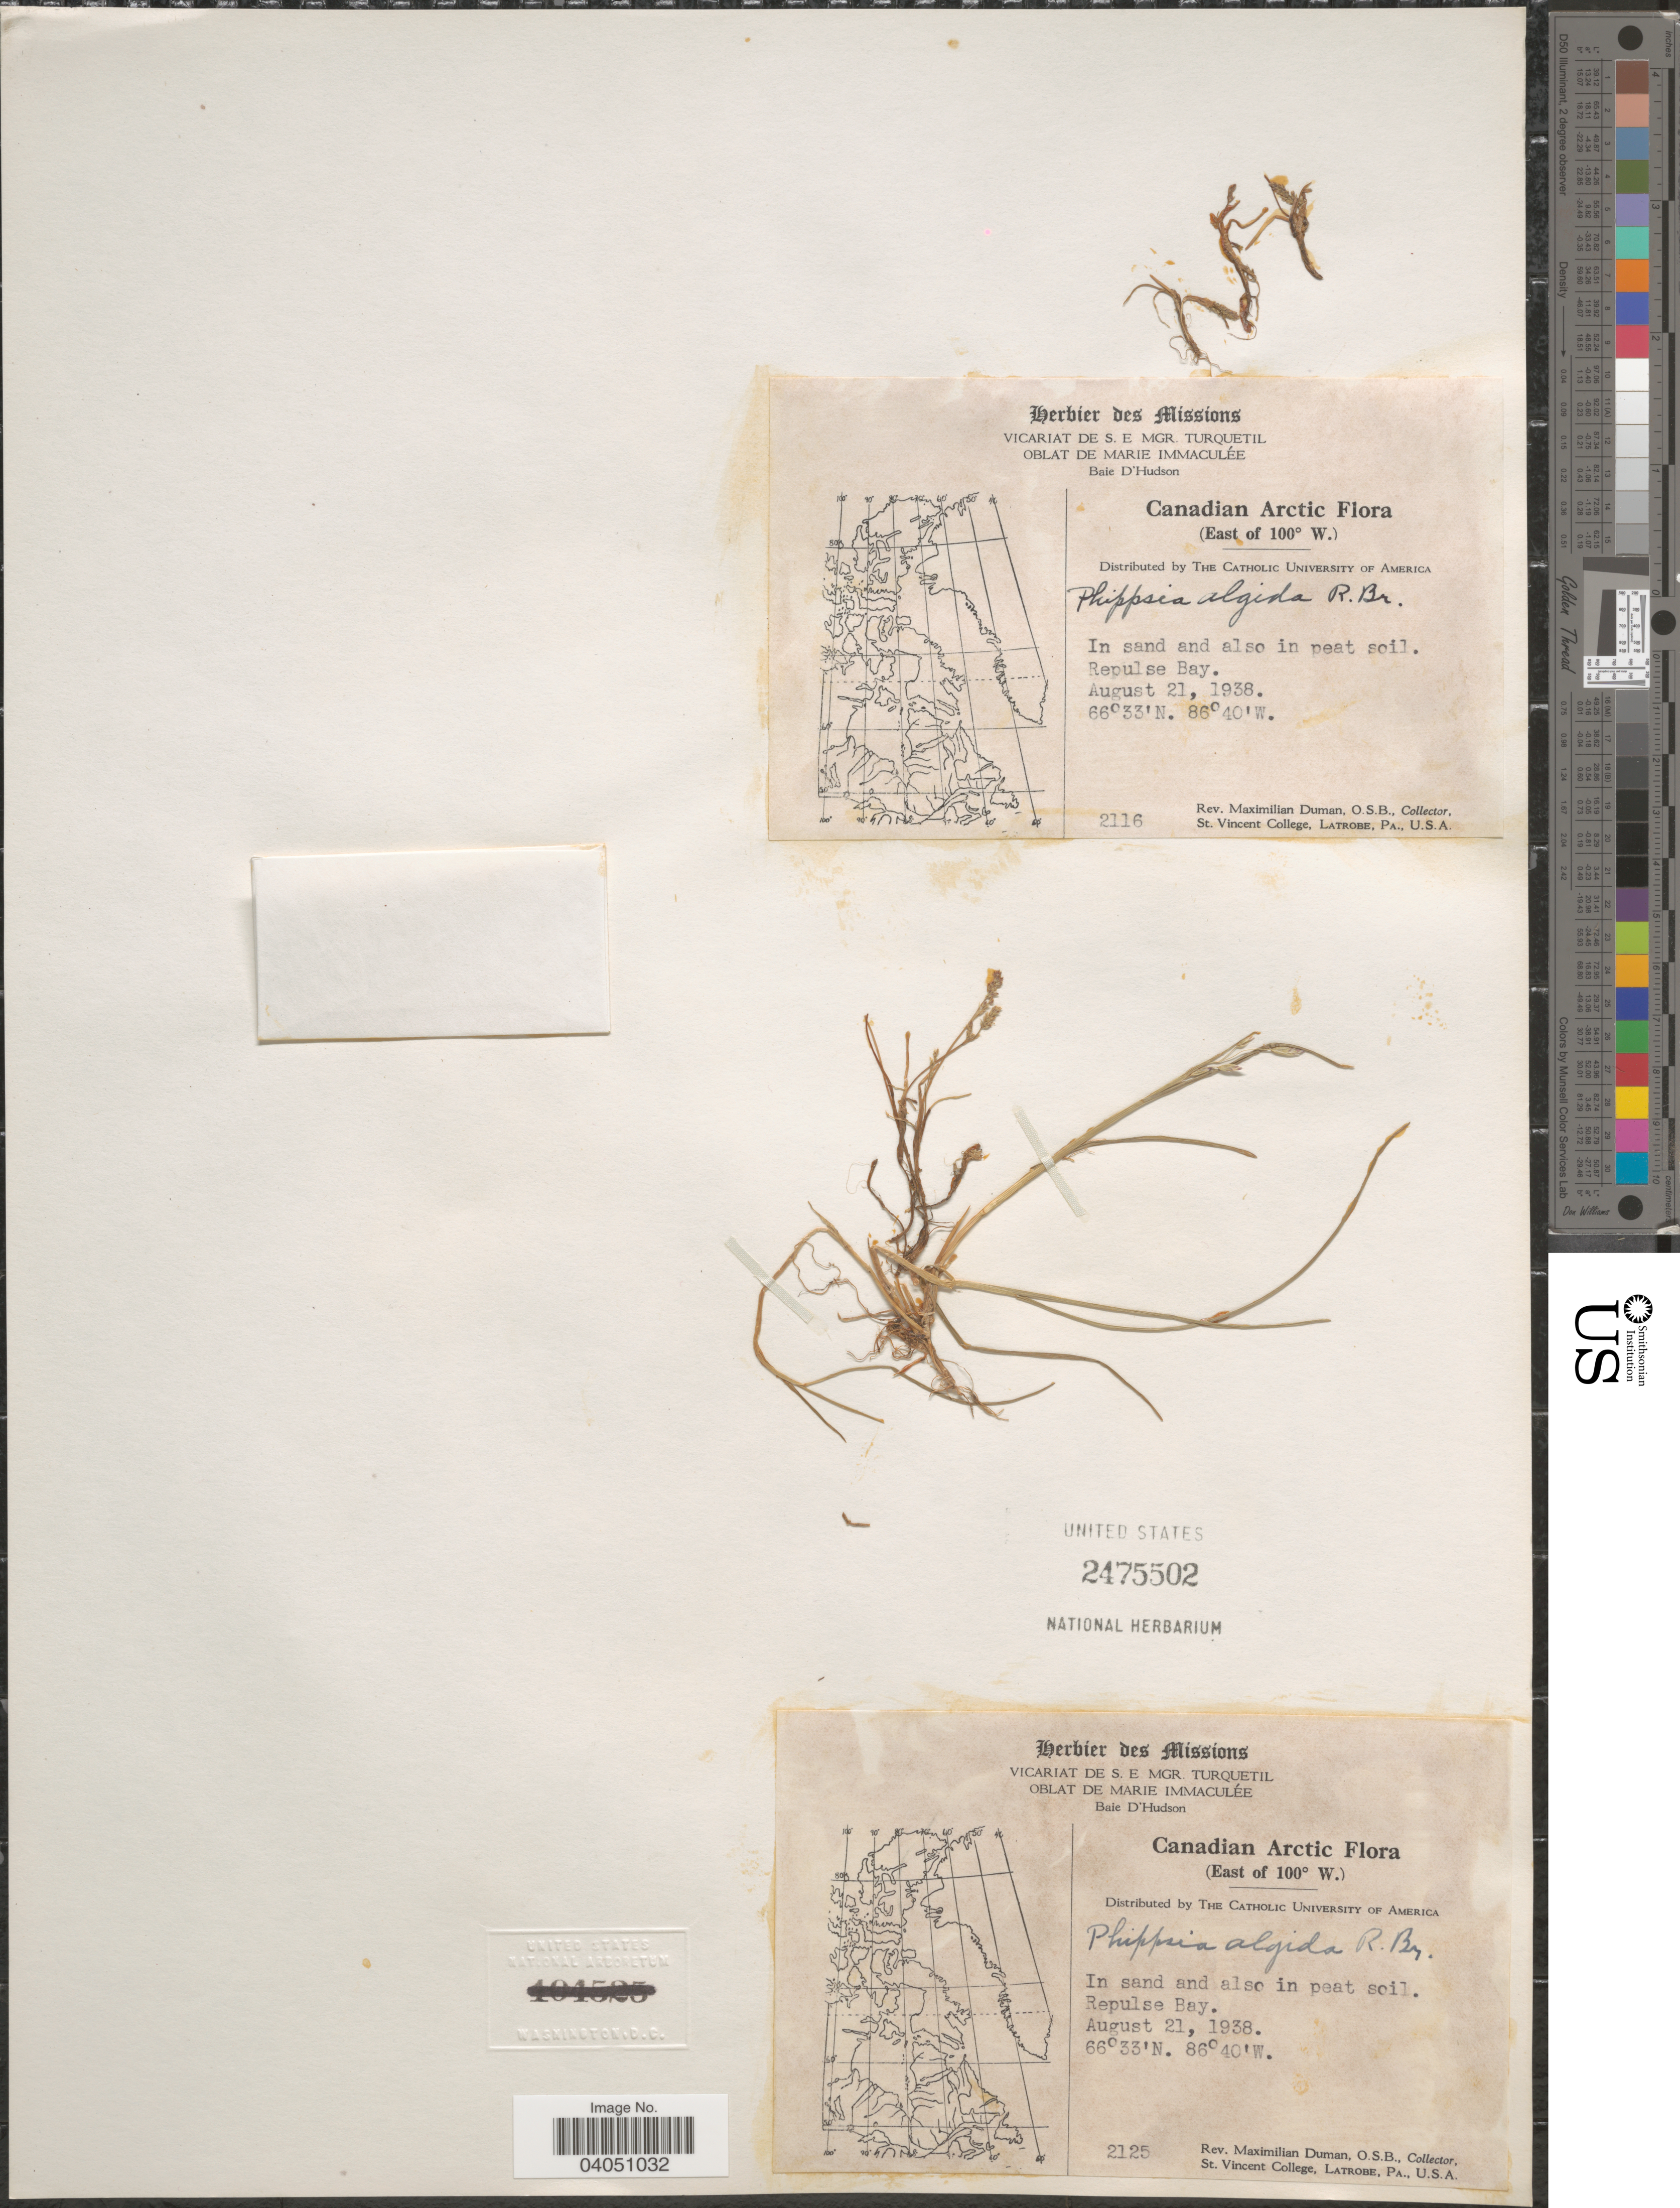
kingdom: Plantae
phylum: Tracheophyta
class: Liliopsida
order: Poales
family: Poaceae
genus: Phippsia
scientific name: Phippsia algida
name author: (Sol.) R. Br.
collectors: M. Duman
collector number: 2126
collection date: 1938-08-21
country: Canada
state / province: Nunavut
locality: Canadian Arctic. (East of 100° W.). Repulse Bay.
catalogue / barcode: US 2475502-2